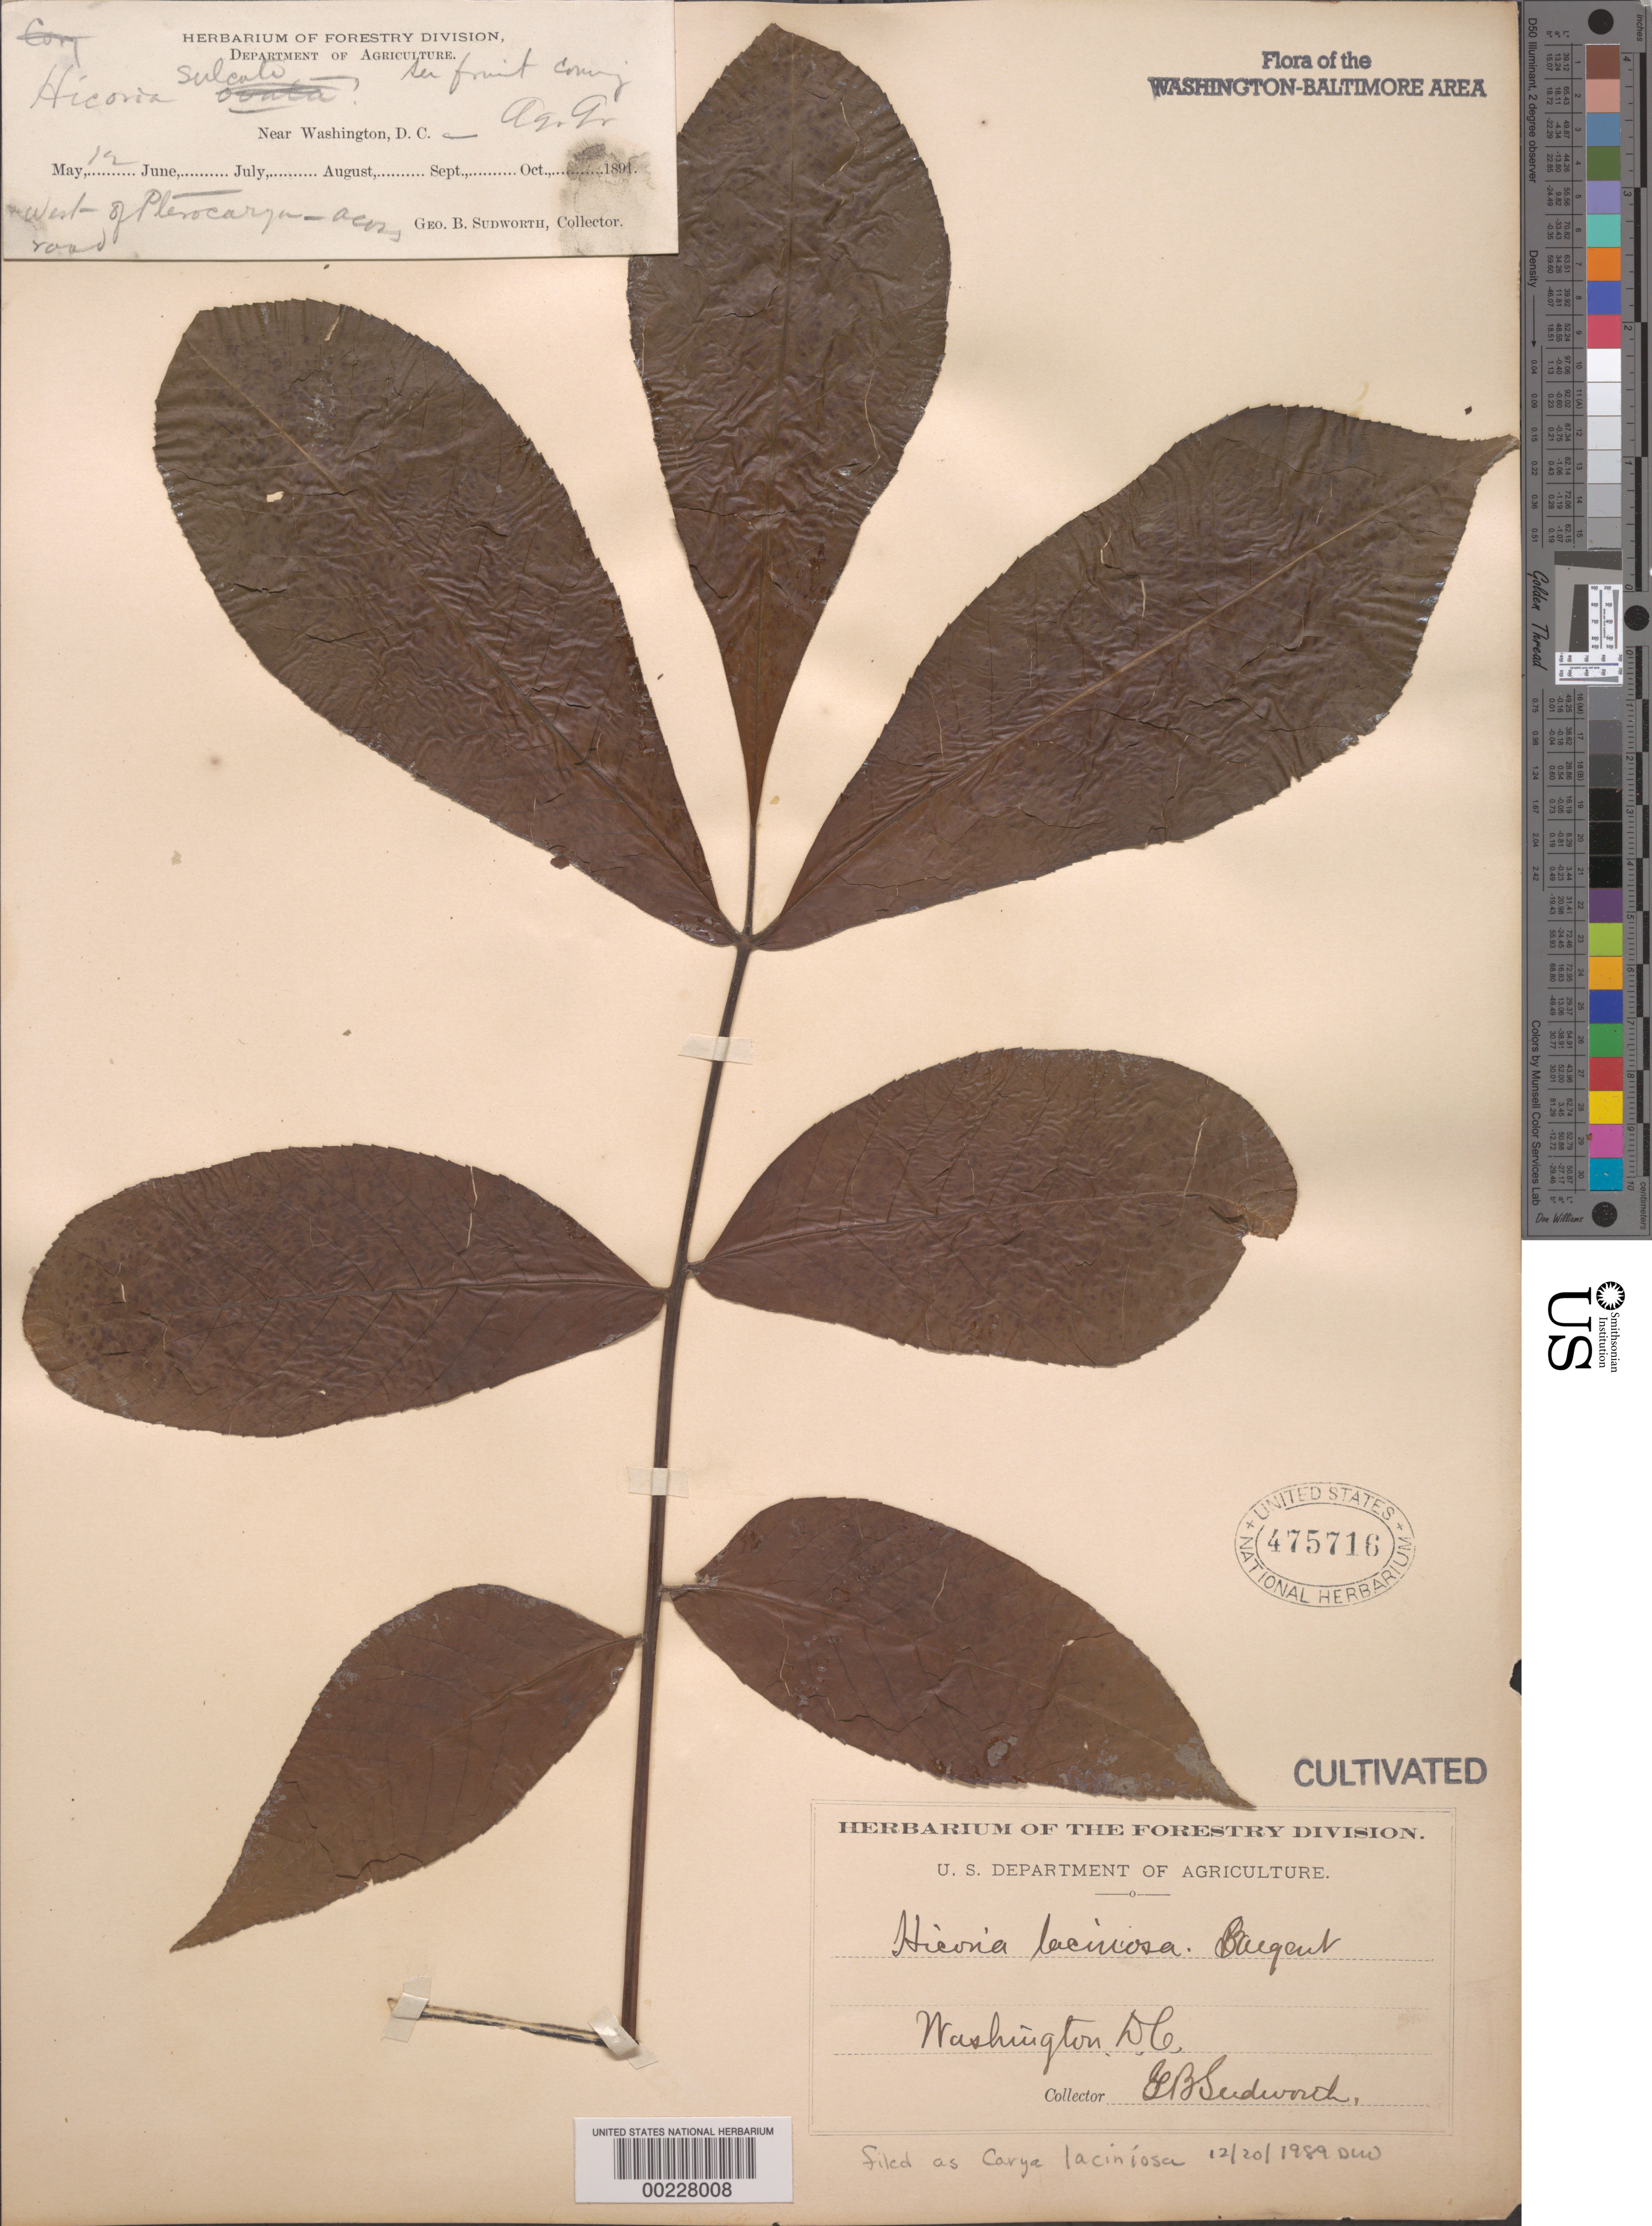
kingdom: Plantae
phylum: Tracheophyta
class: Magnoliopsida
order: Fagales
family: Juglandaceae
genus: Carya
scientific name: Carya laciniosa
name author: (F. Michx.) G. Don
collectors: G. B. Sudworth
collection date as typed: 12 May 1891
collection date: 1891-05-12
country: United States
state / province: District of Columbia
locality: Agricultural grounds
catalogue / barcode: US 475716